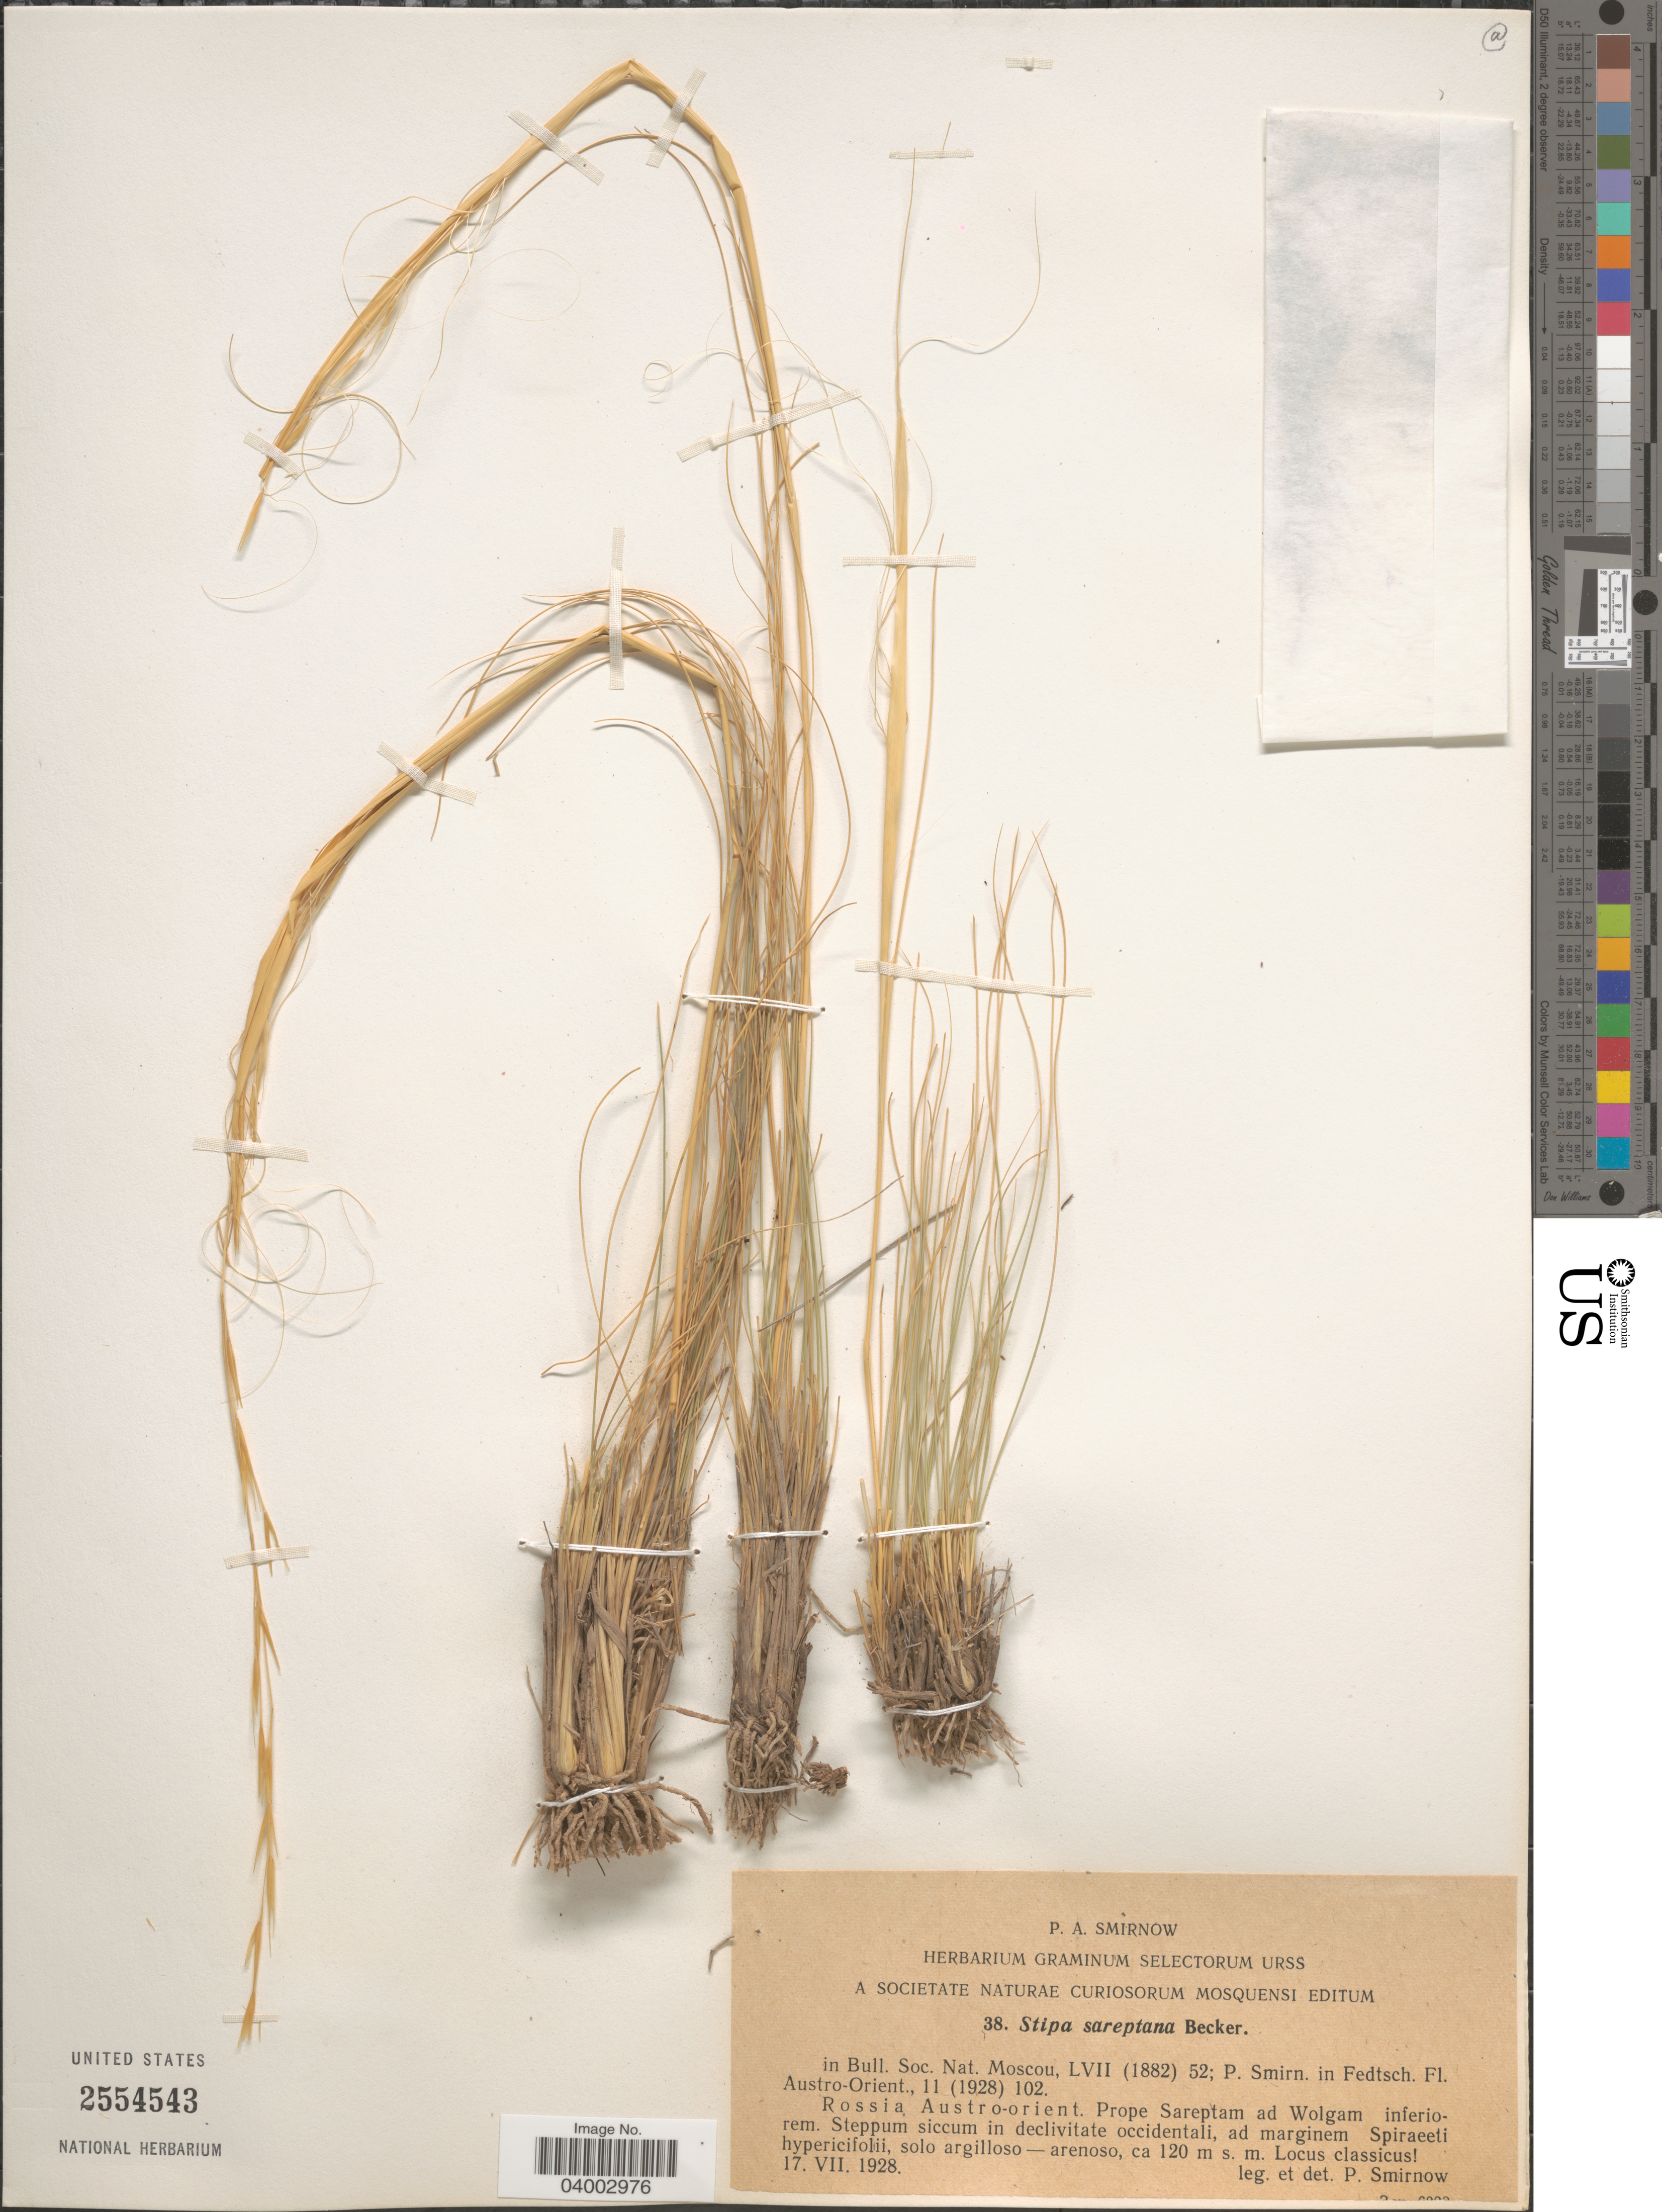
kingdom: Plantae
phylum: Tracheophyta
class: Liliopsida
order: Poales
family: Poaceae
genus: Stipa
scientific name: Stipa sareptana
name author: A.K. Becker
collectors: P. Smirnov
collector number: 38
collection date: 1928-07-17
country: Kazakhstan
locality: Rossia Austro-orient. Prope Sareptam ad Wolgam inferiorem. Steppum siccum in declivitate occidentali.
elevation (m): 120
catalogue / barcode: US 2554543